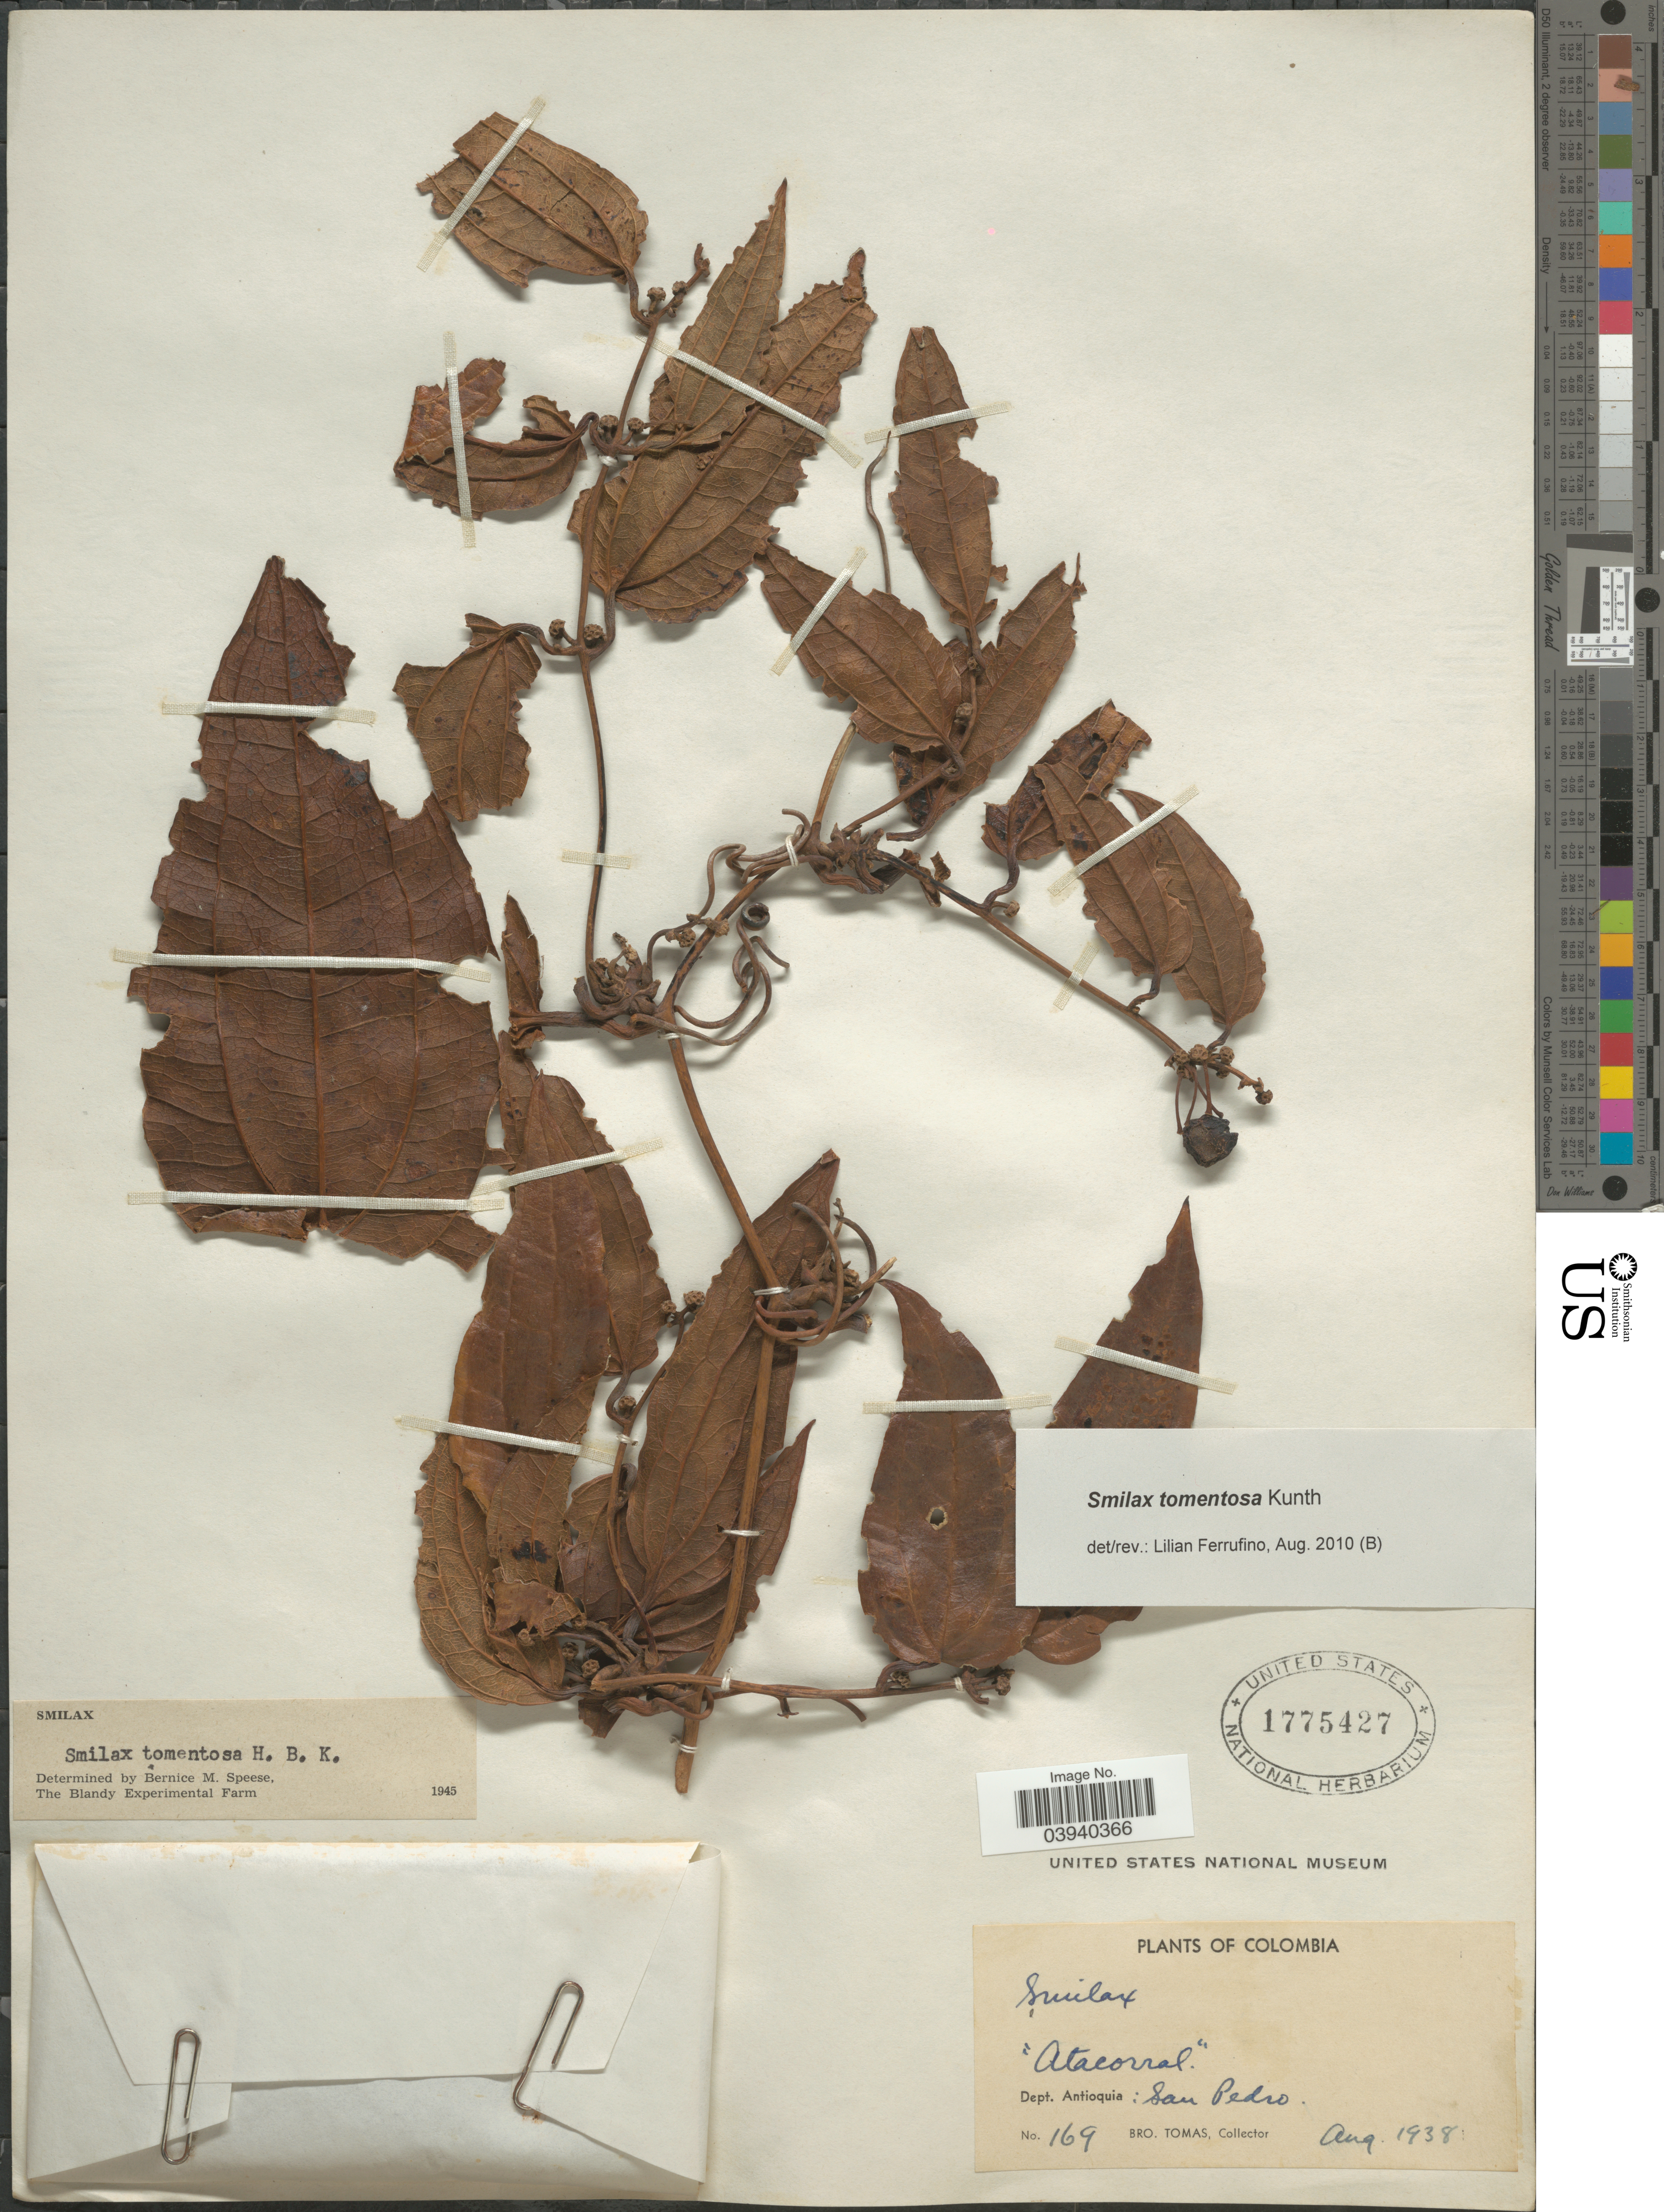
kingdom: Plantae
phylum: Tracheophyta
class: Liliopsida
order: Liliales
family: Smilacaceae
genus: Smilax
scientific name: Smilax tomentosa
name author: Kunth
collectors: B. Tomas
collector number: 169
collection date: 1938-08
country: Colombia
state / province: Antioquia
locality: Dept. Antioquia: San Pedro.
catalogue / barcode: US 1775427